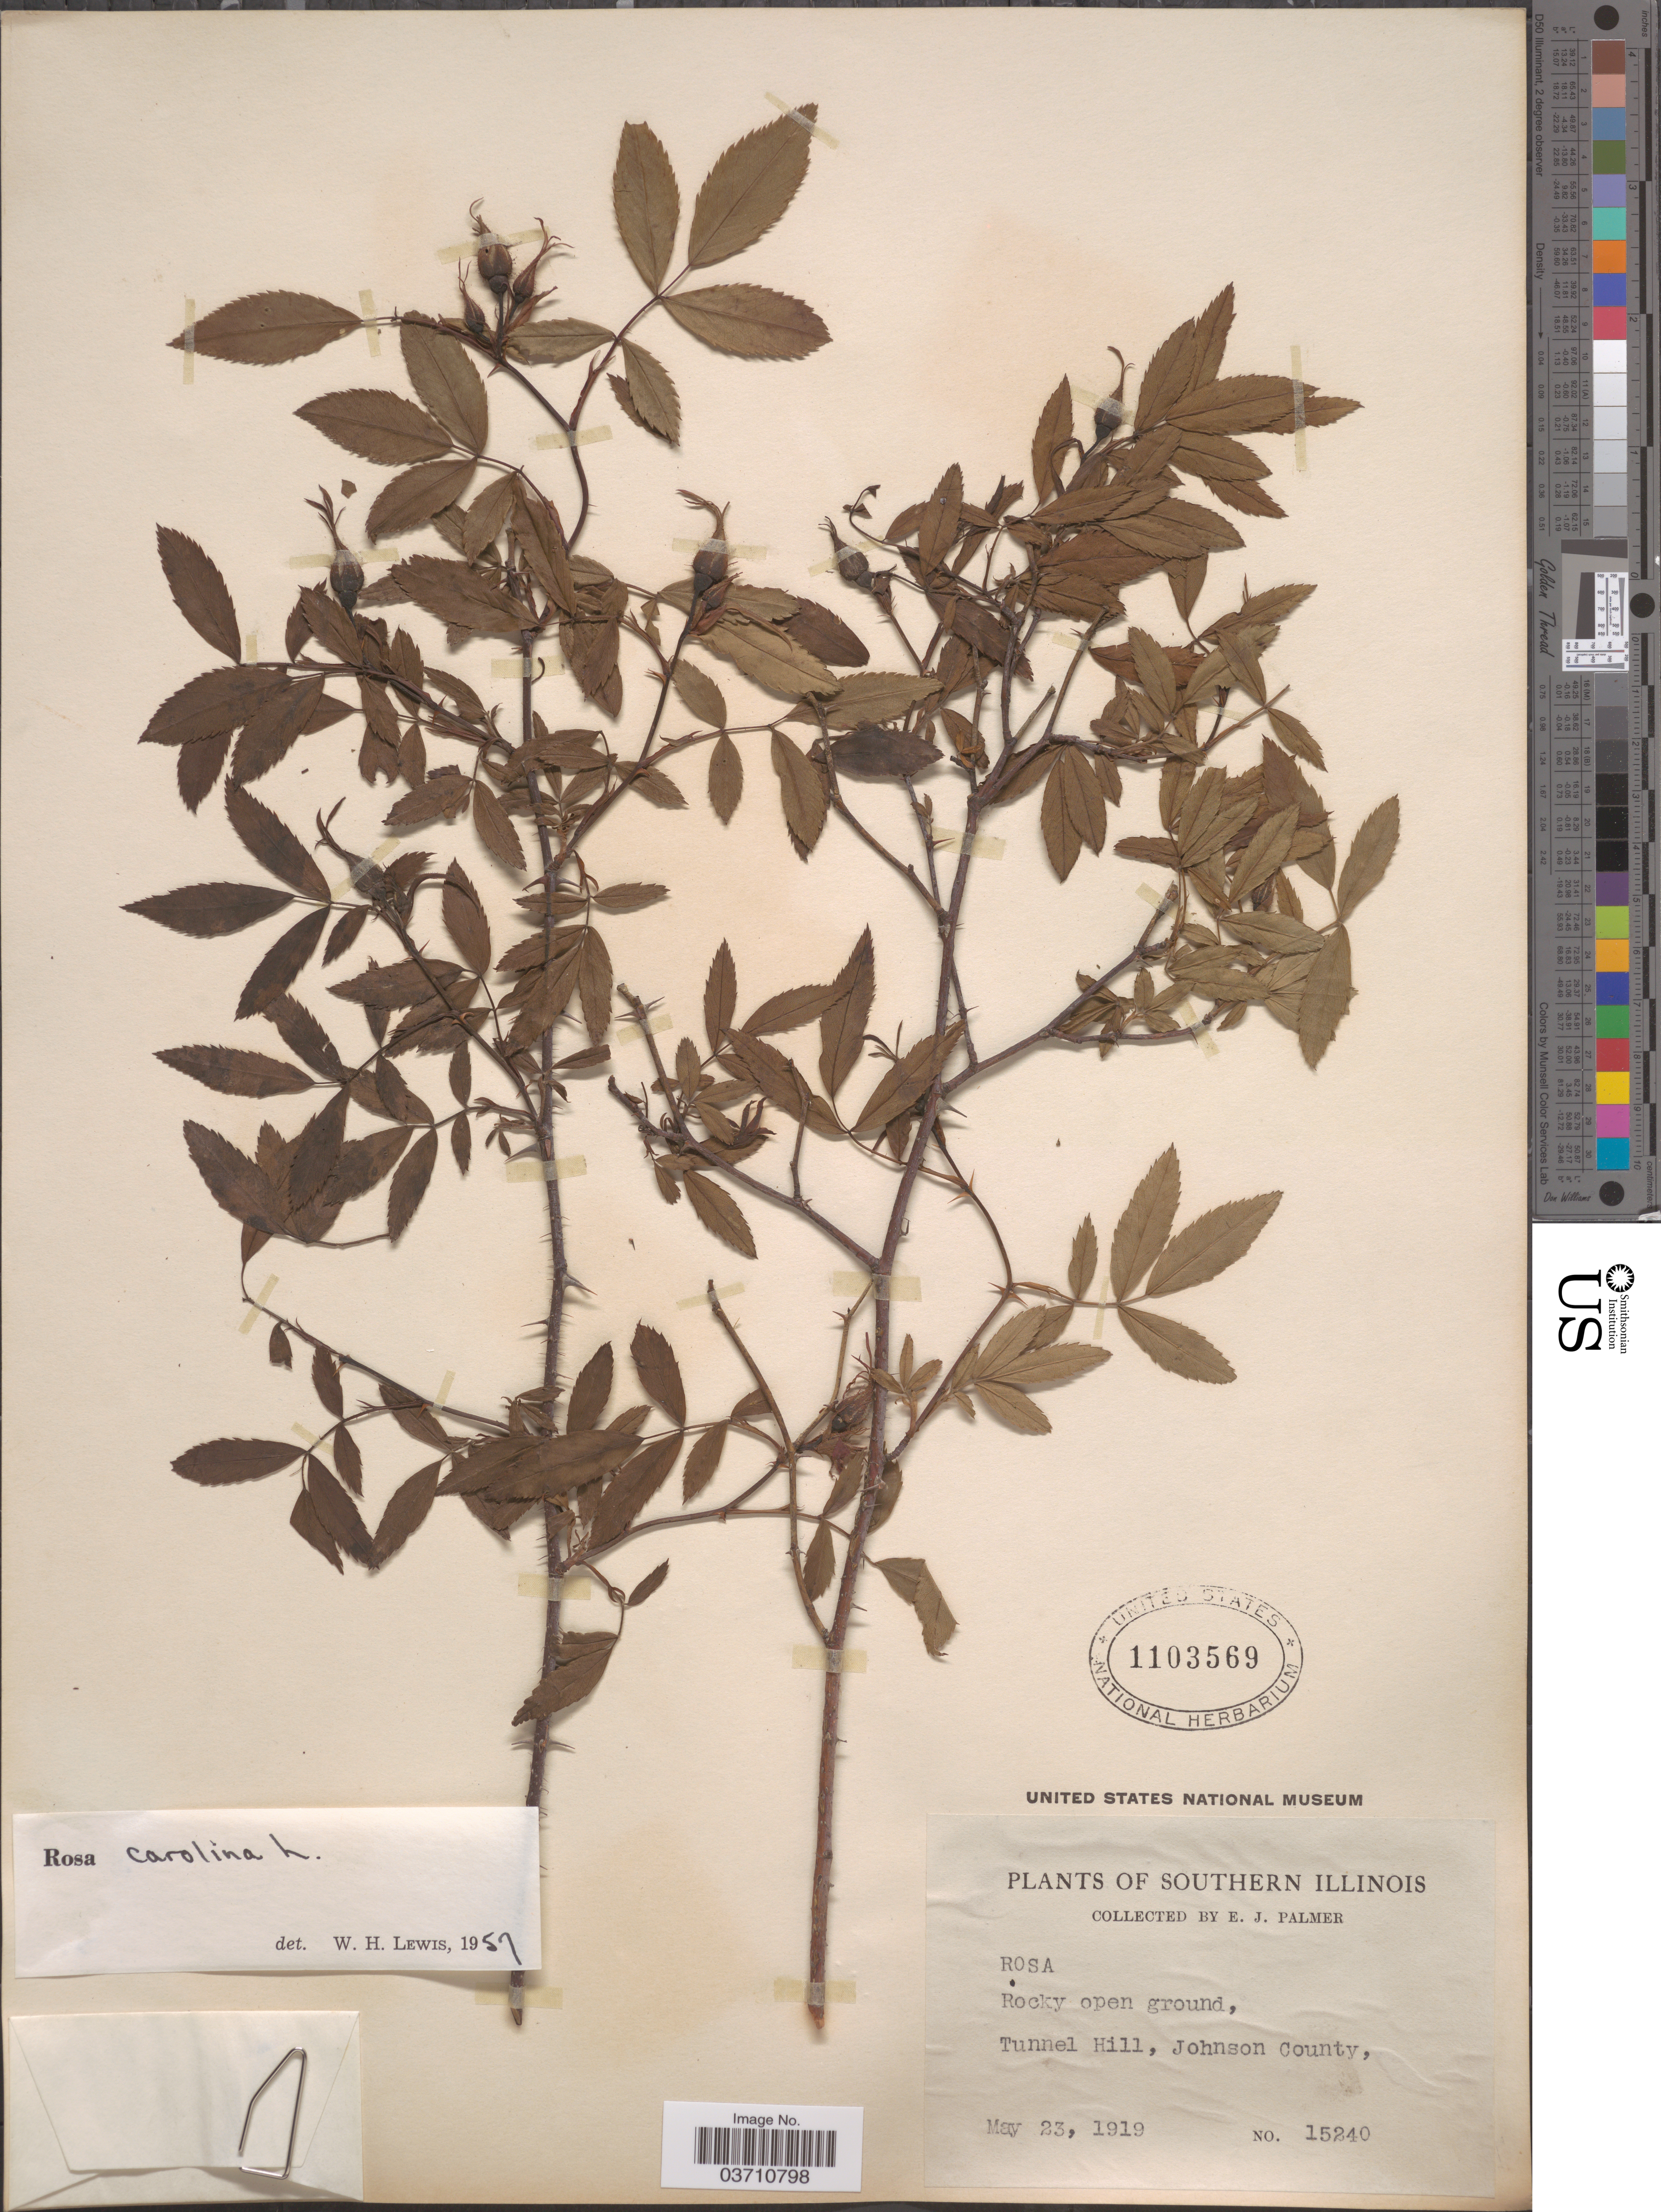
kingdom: Plantae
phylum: Tracheophyta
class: Magnoliopsida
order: Rosales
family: Rosaceae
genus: Rosa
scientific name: Rosa carolina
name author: L.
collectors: E. J. Palmer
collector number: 15240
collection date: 1919-05-23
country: United States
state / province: Illinois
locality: Southern Illinois. Tunnel Hill, Johnson County.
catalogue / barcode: US 1103569